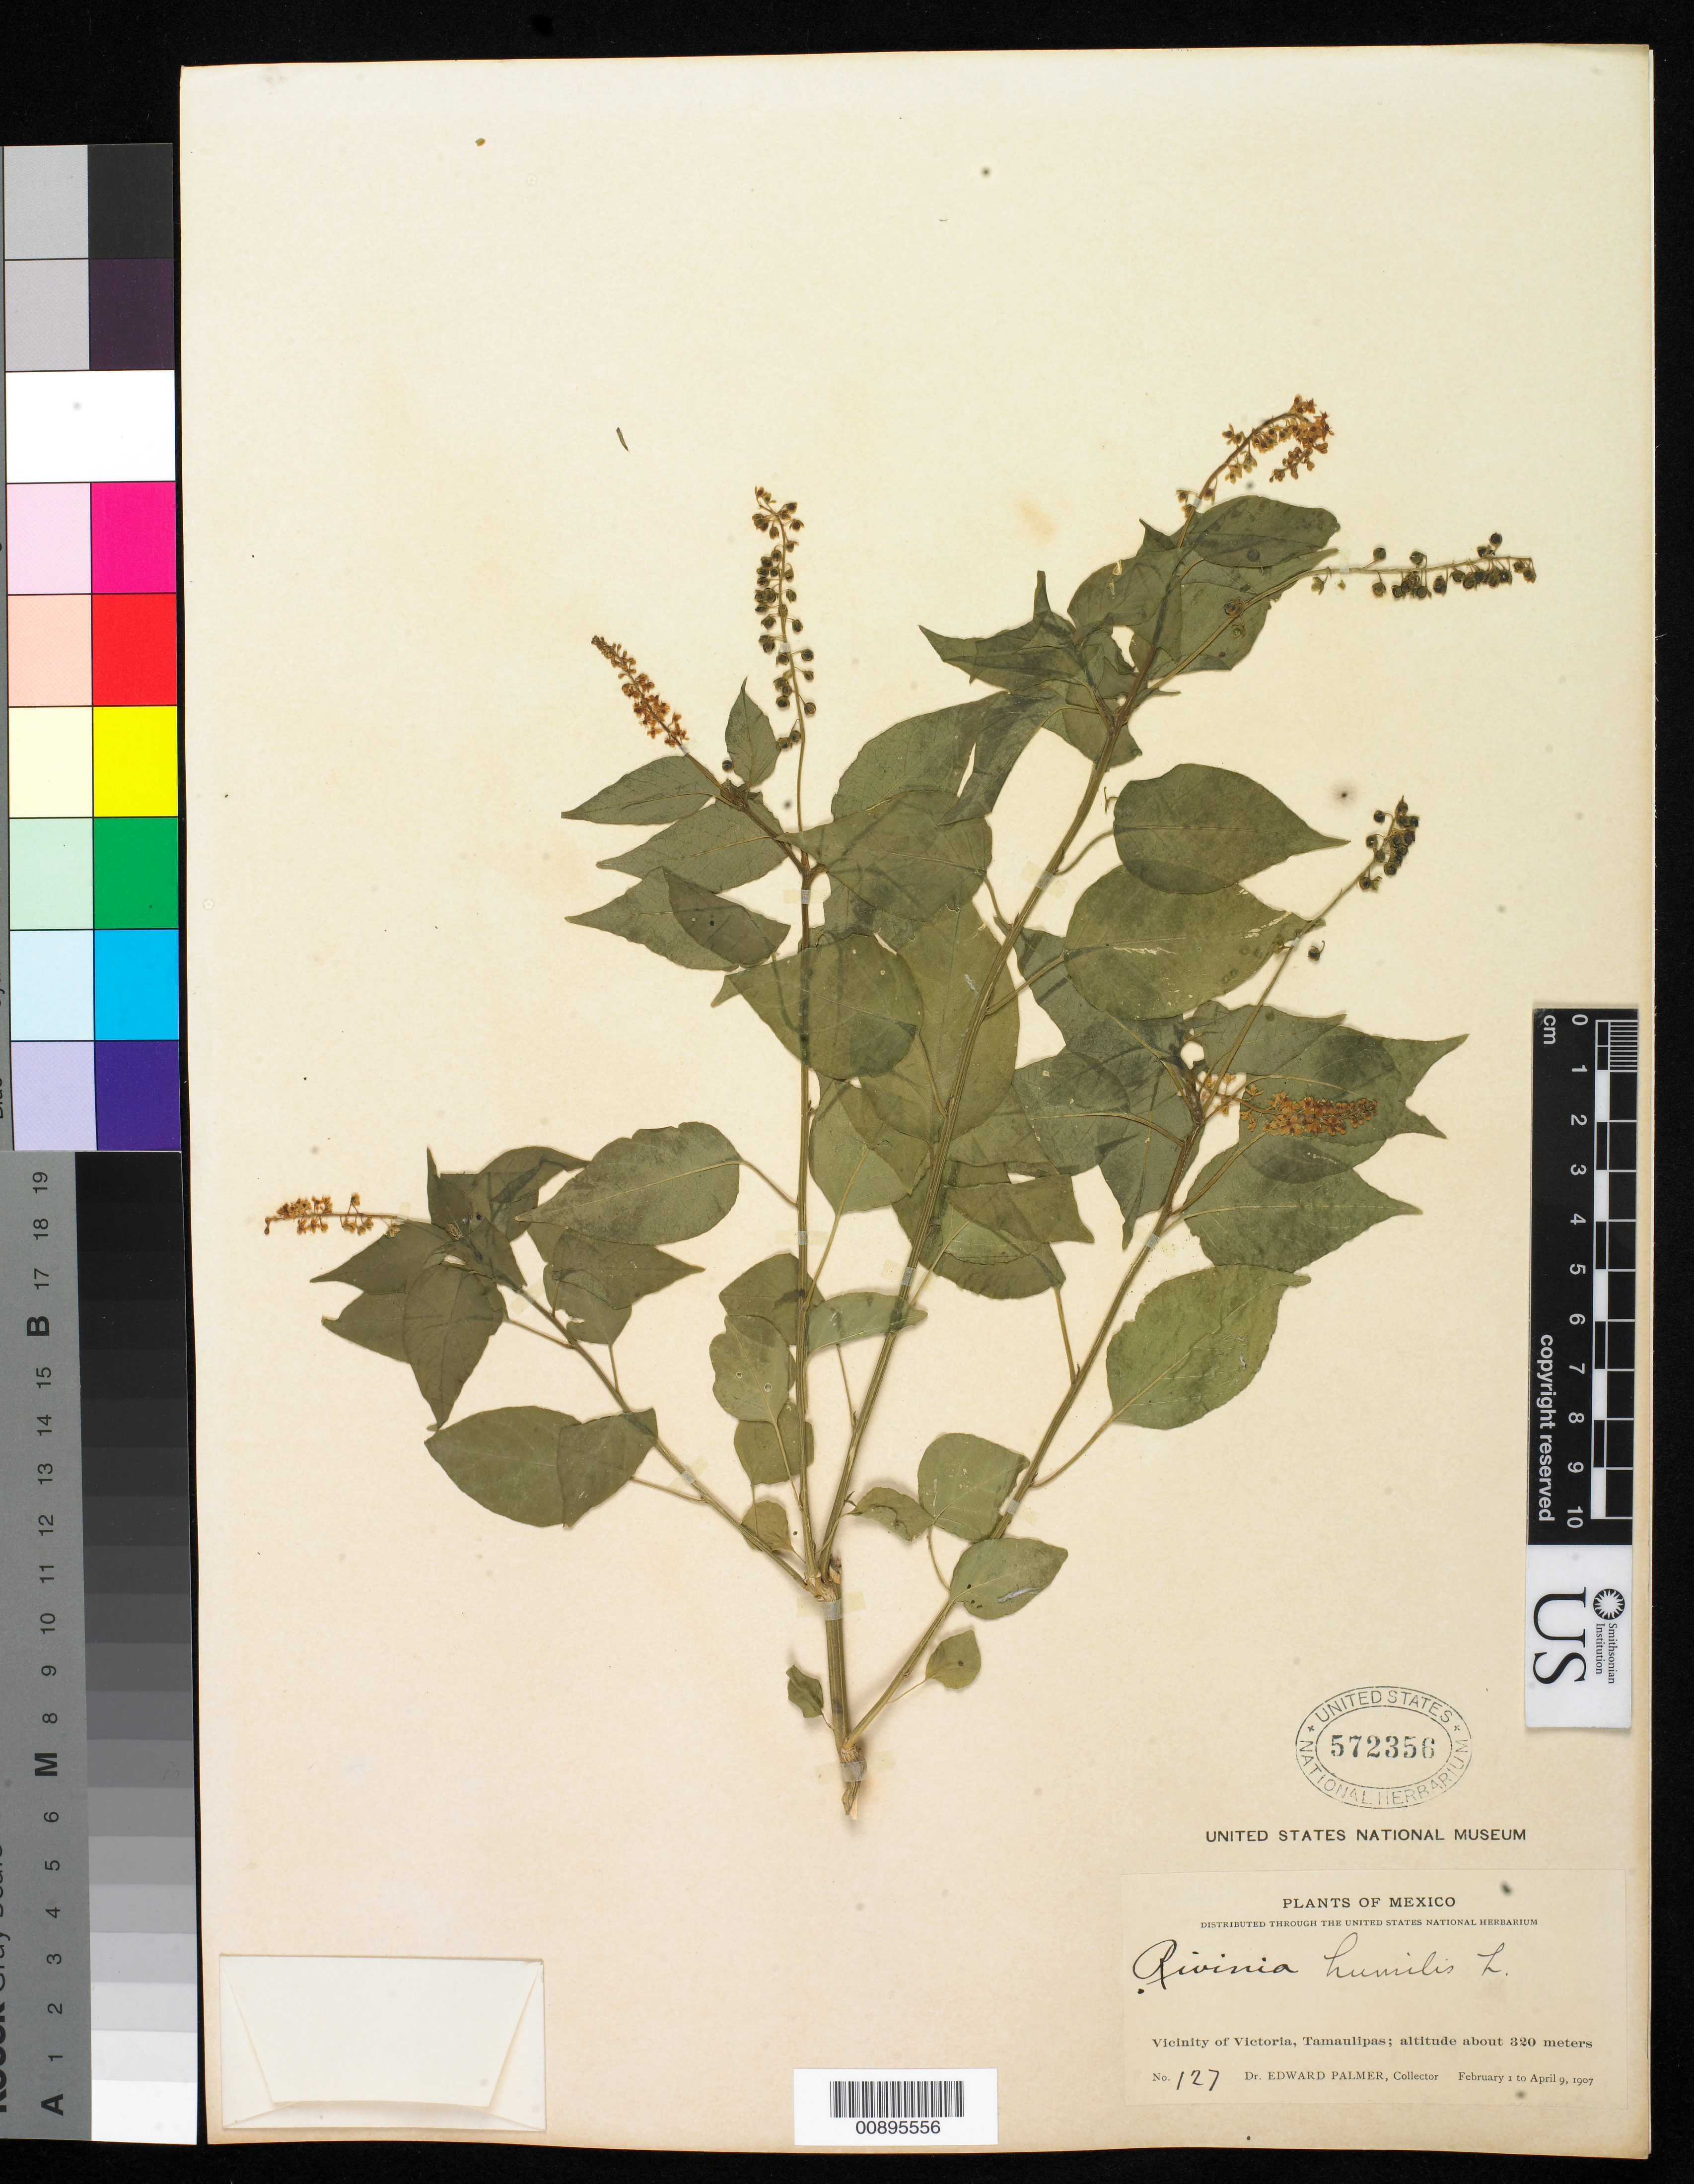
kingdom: Plantae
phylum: Tracheophyta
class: Magnoliopsida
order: Caryophyllales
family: Phytolaccaceae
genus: Rivina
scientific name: Rivina humilis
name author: L.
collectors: E. Palmer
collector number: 127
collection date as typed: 01 Feb 1907 to 09 Apr 1907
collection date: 1907-02-01/1907-04-09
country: Mexico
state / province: Tamaulipas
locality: Vicinity of Victoria.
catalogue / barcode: US 572356